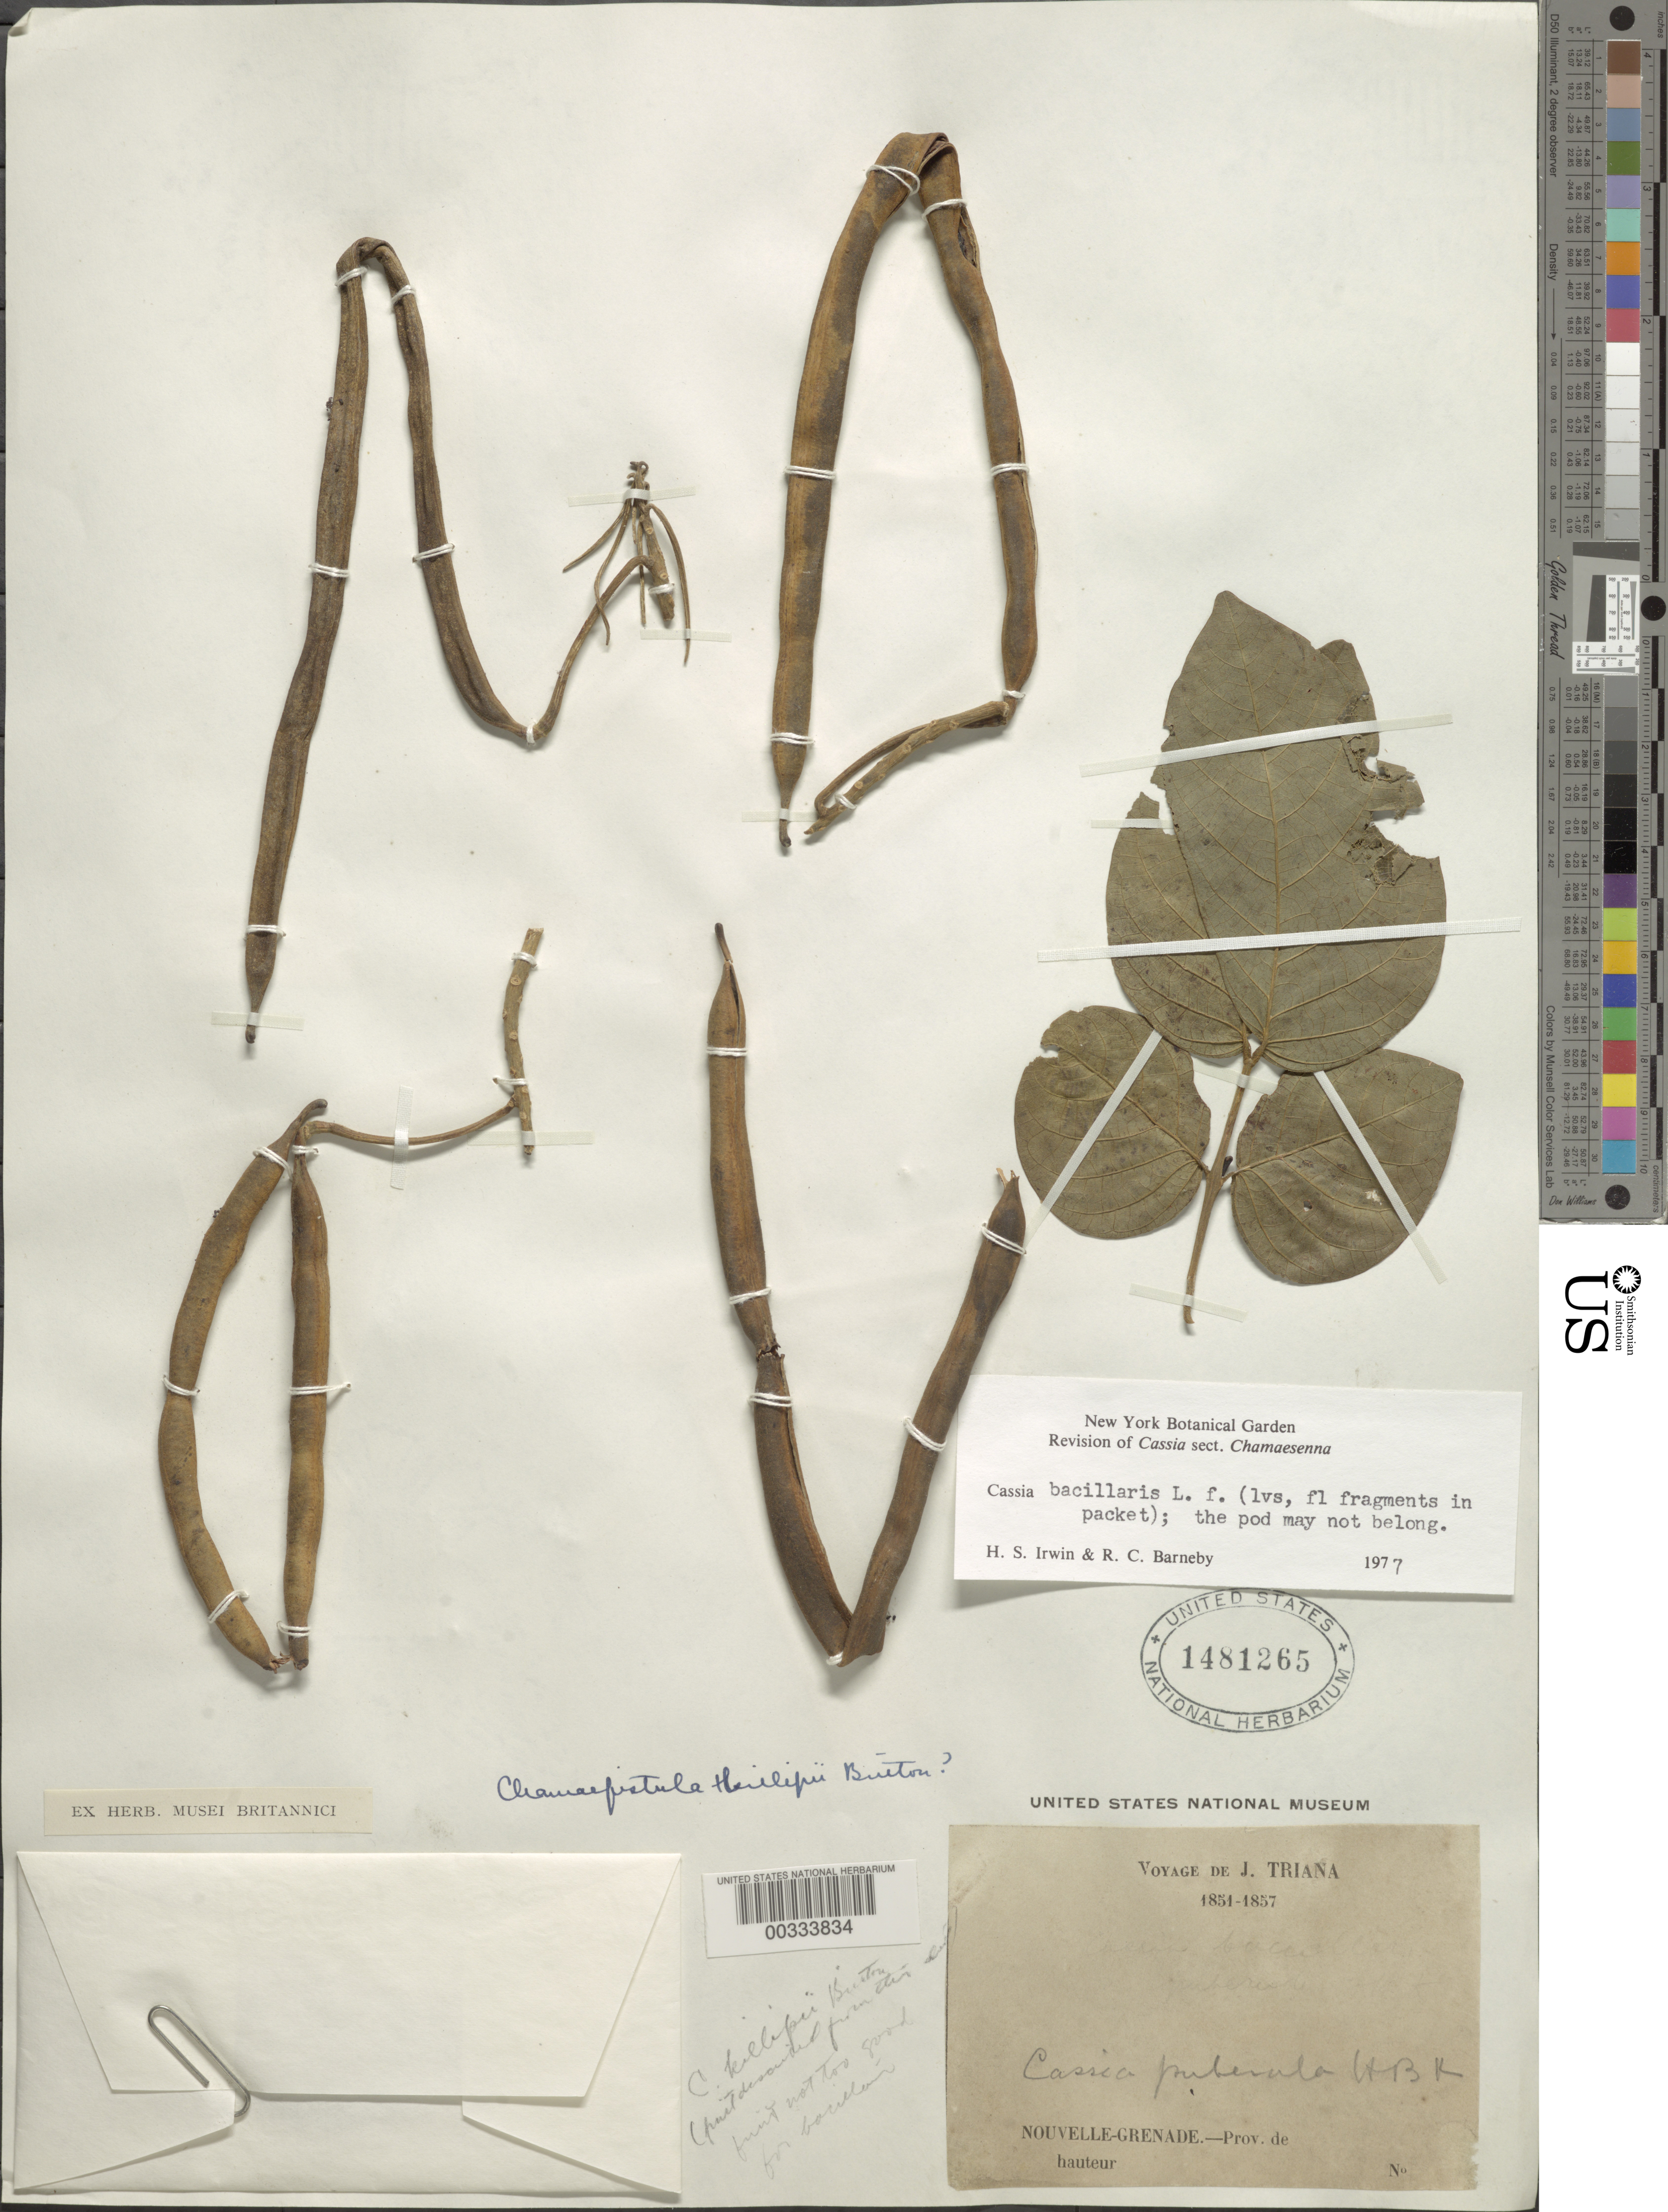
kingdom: Plantae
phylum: Tracheophyta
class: Magnoliopsida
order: Fabales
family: Fabaceae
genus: Senna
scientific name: Senna bacillaris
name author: (L. f.) H.S. Irwin & Barneby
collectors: J. J. Triana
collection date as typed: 1851 to -- -- 1857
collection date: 1851/1857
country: Colombia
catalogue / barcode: US 1481265